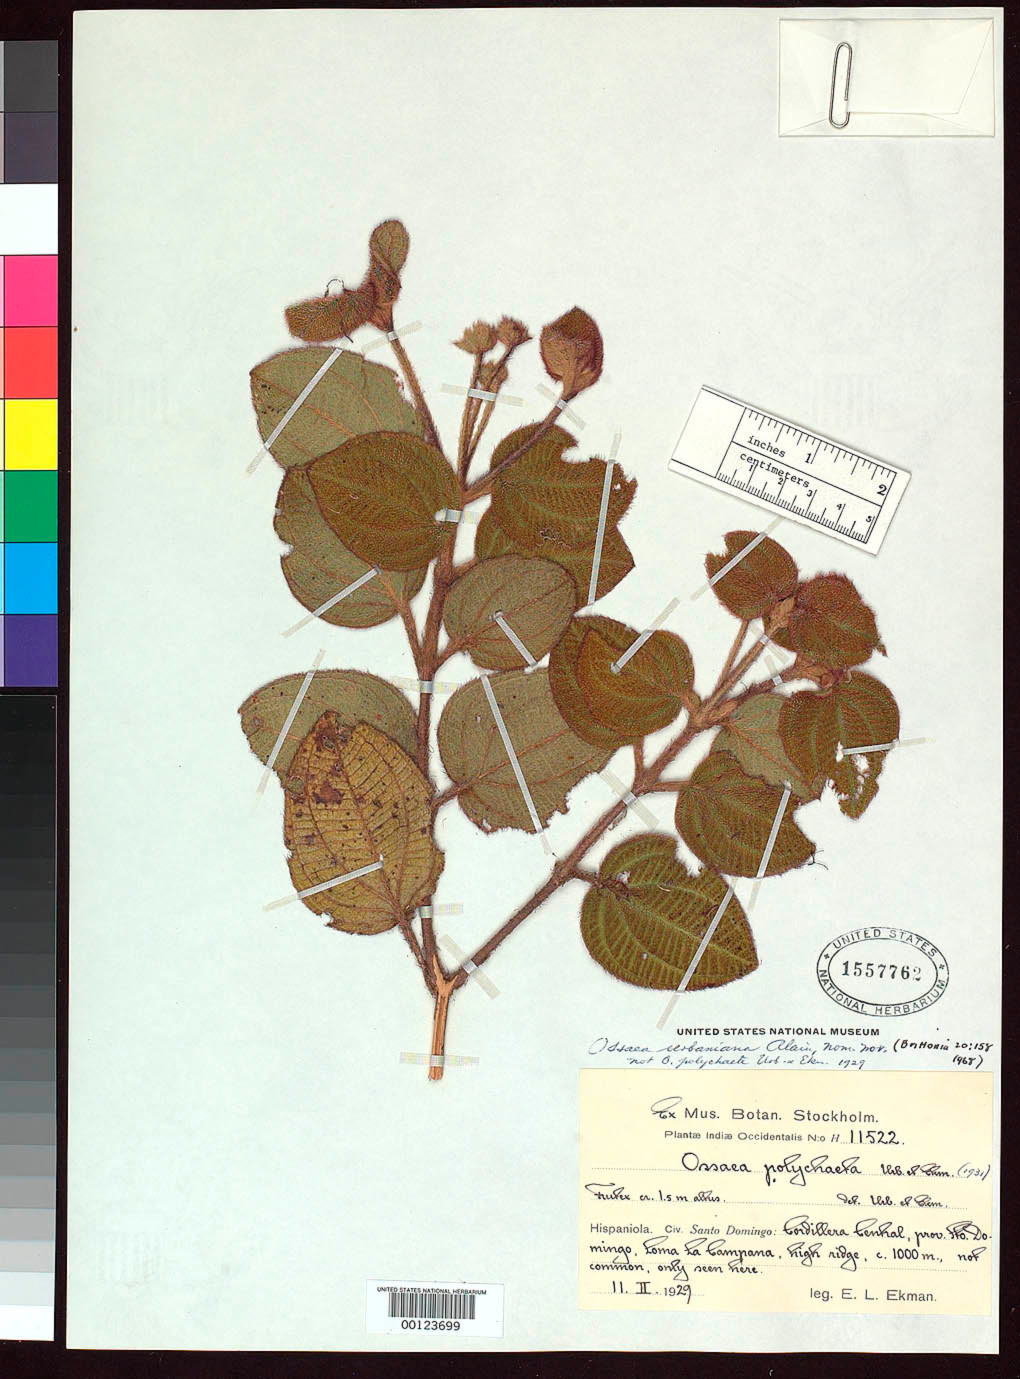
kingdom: Plantae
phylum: Tracheophyta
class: Magnoliopsida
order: Myrtales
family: Melastomataceae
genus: Ossaea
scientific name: Ossaea polychaeta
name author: Urb. & Ekman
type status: Isotype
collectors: E. L. Ekman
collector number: H 11522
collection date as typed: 1931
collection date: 1931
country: Haiti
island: Hispaniola Island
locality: Loma La Campana, cordillera central.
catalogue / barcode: US 1557762